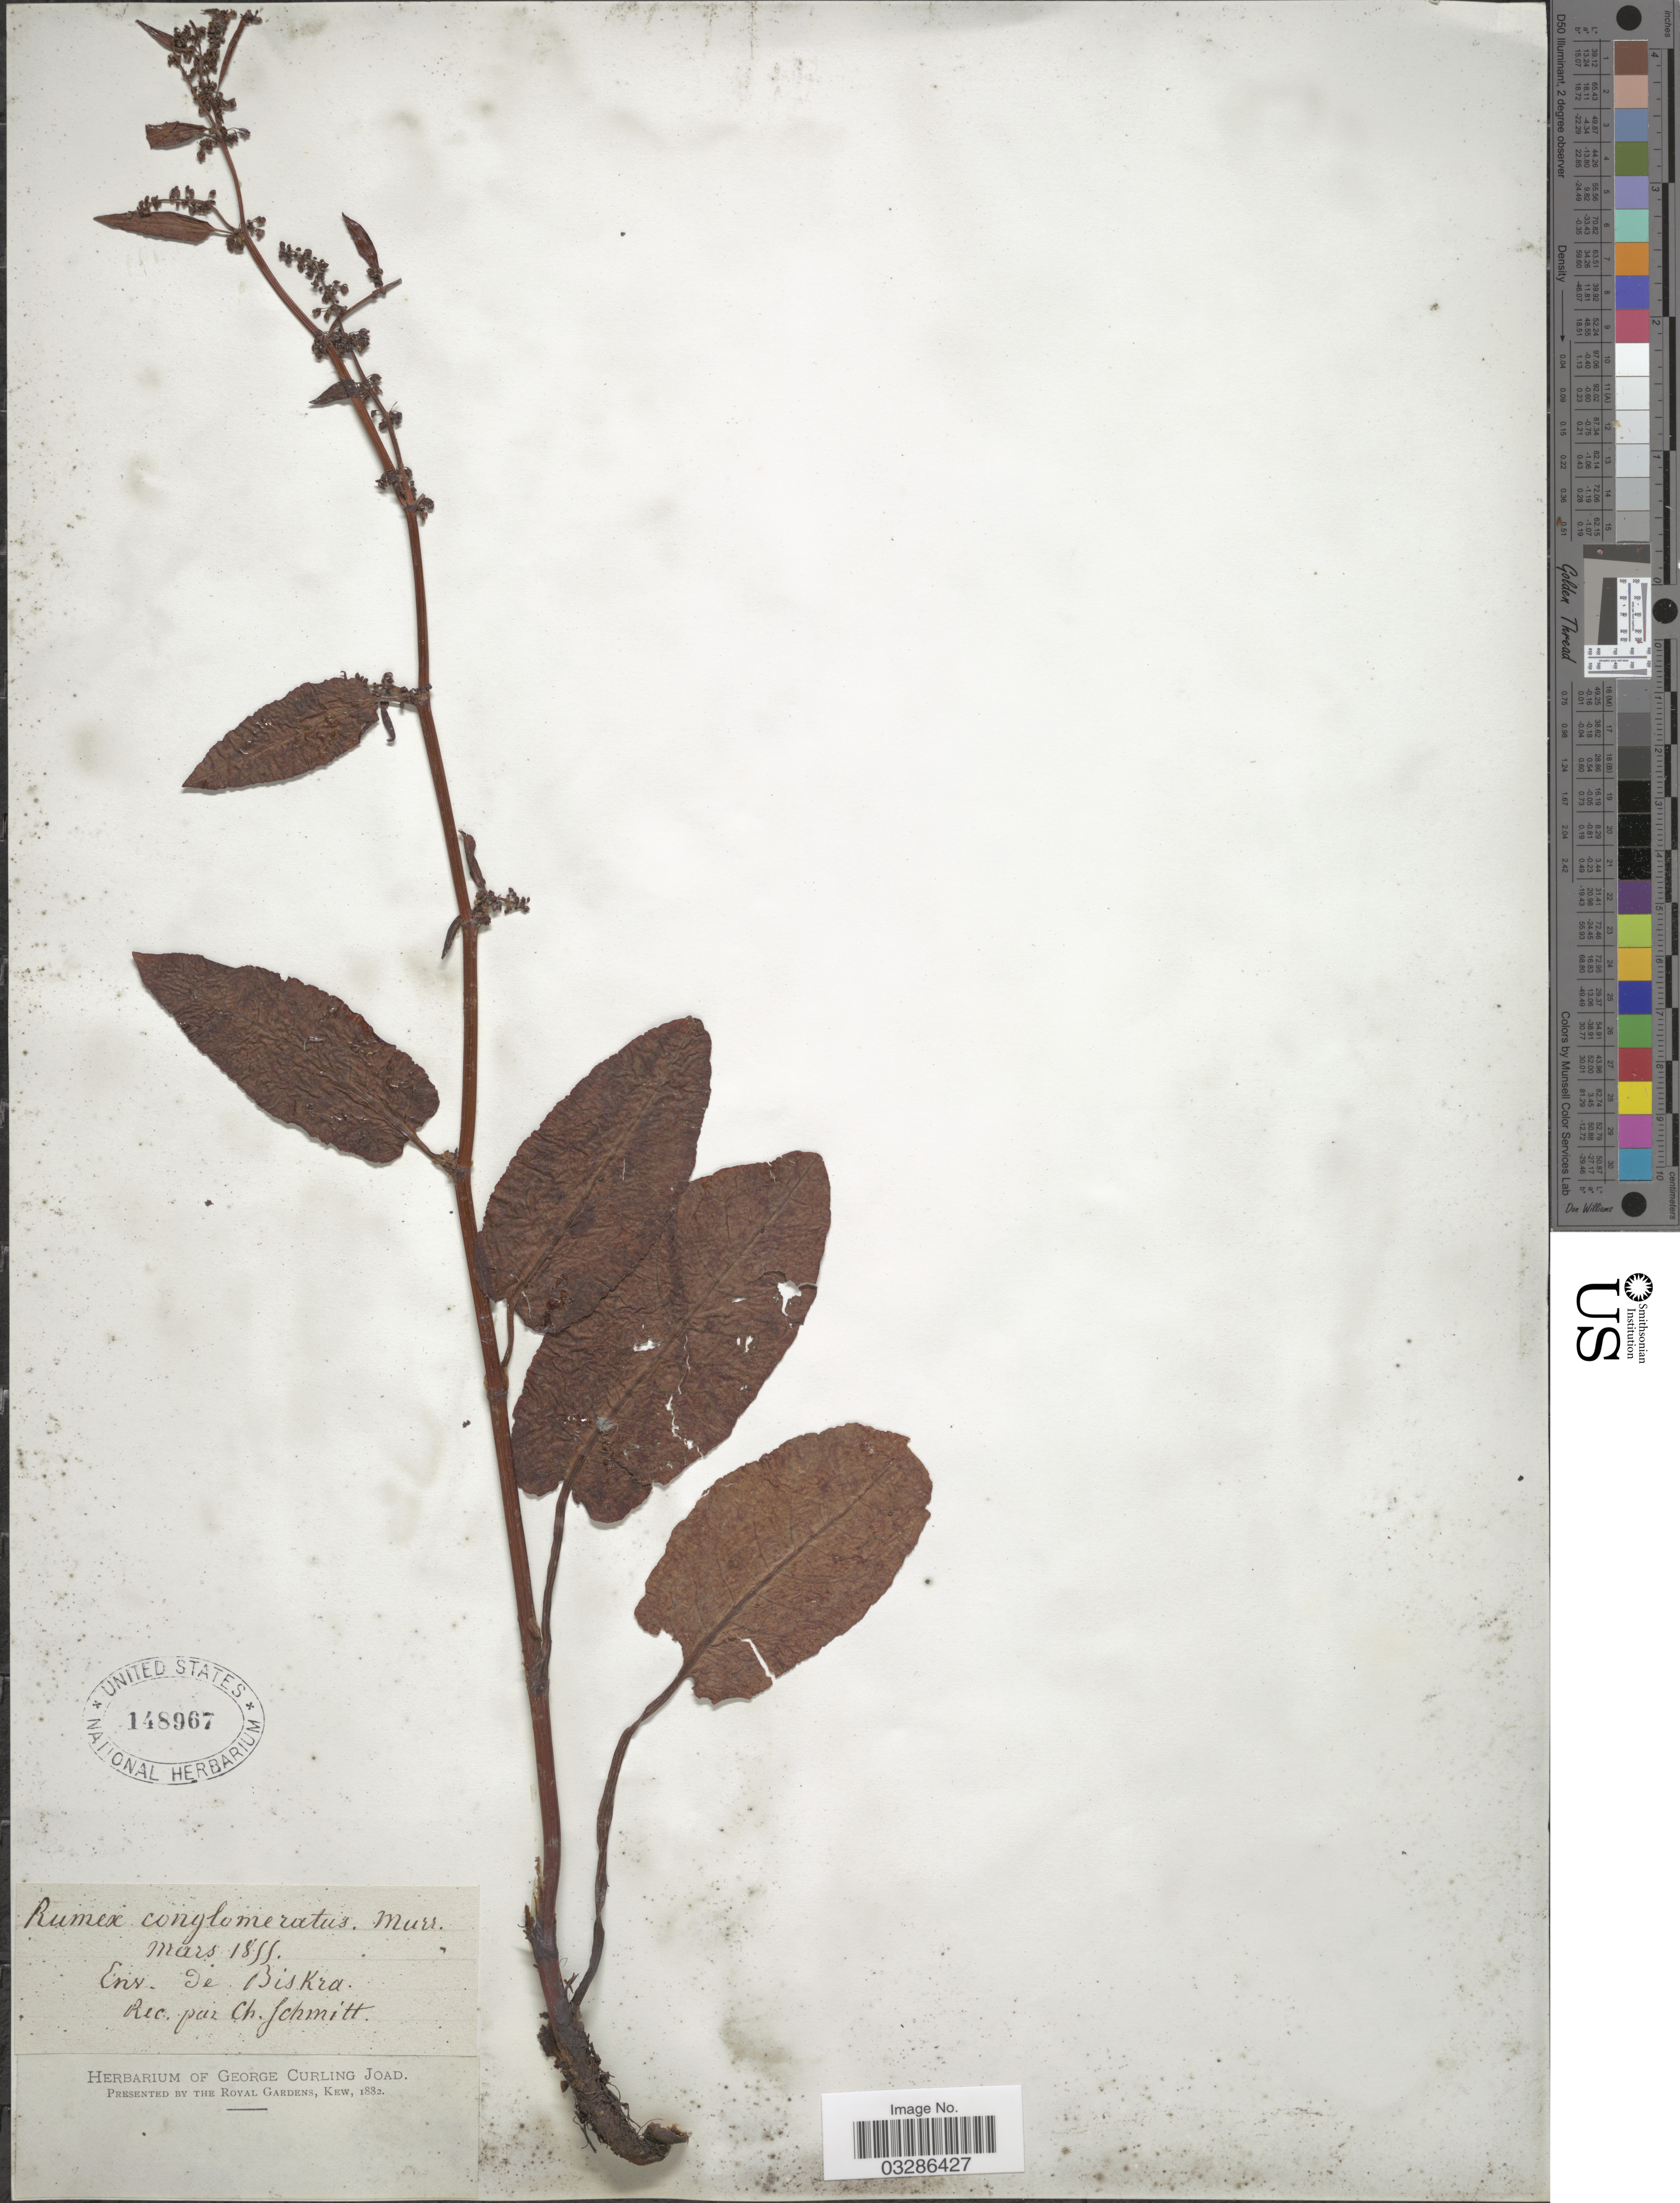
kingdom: Plantae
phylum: Tracheophyta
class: Magnoliopsida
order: Caryophyllales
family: Polygonaceae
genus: Rumex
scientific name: Rumex conglomeratus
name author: Murray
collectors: C. Schmitt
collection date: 1855-03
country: Algeria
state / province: Biskra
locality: Env. de Biskra.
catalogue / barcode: US 148967